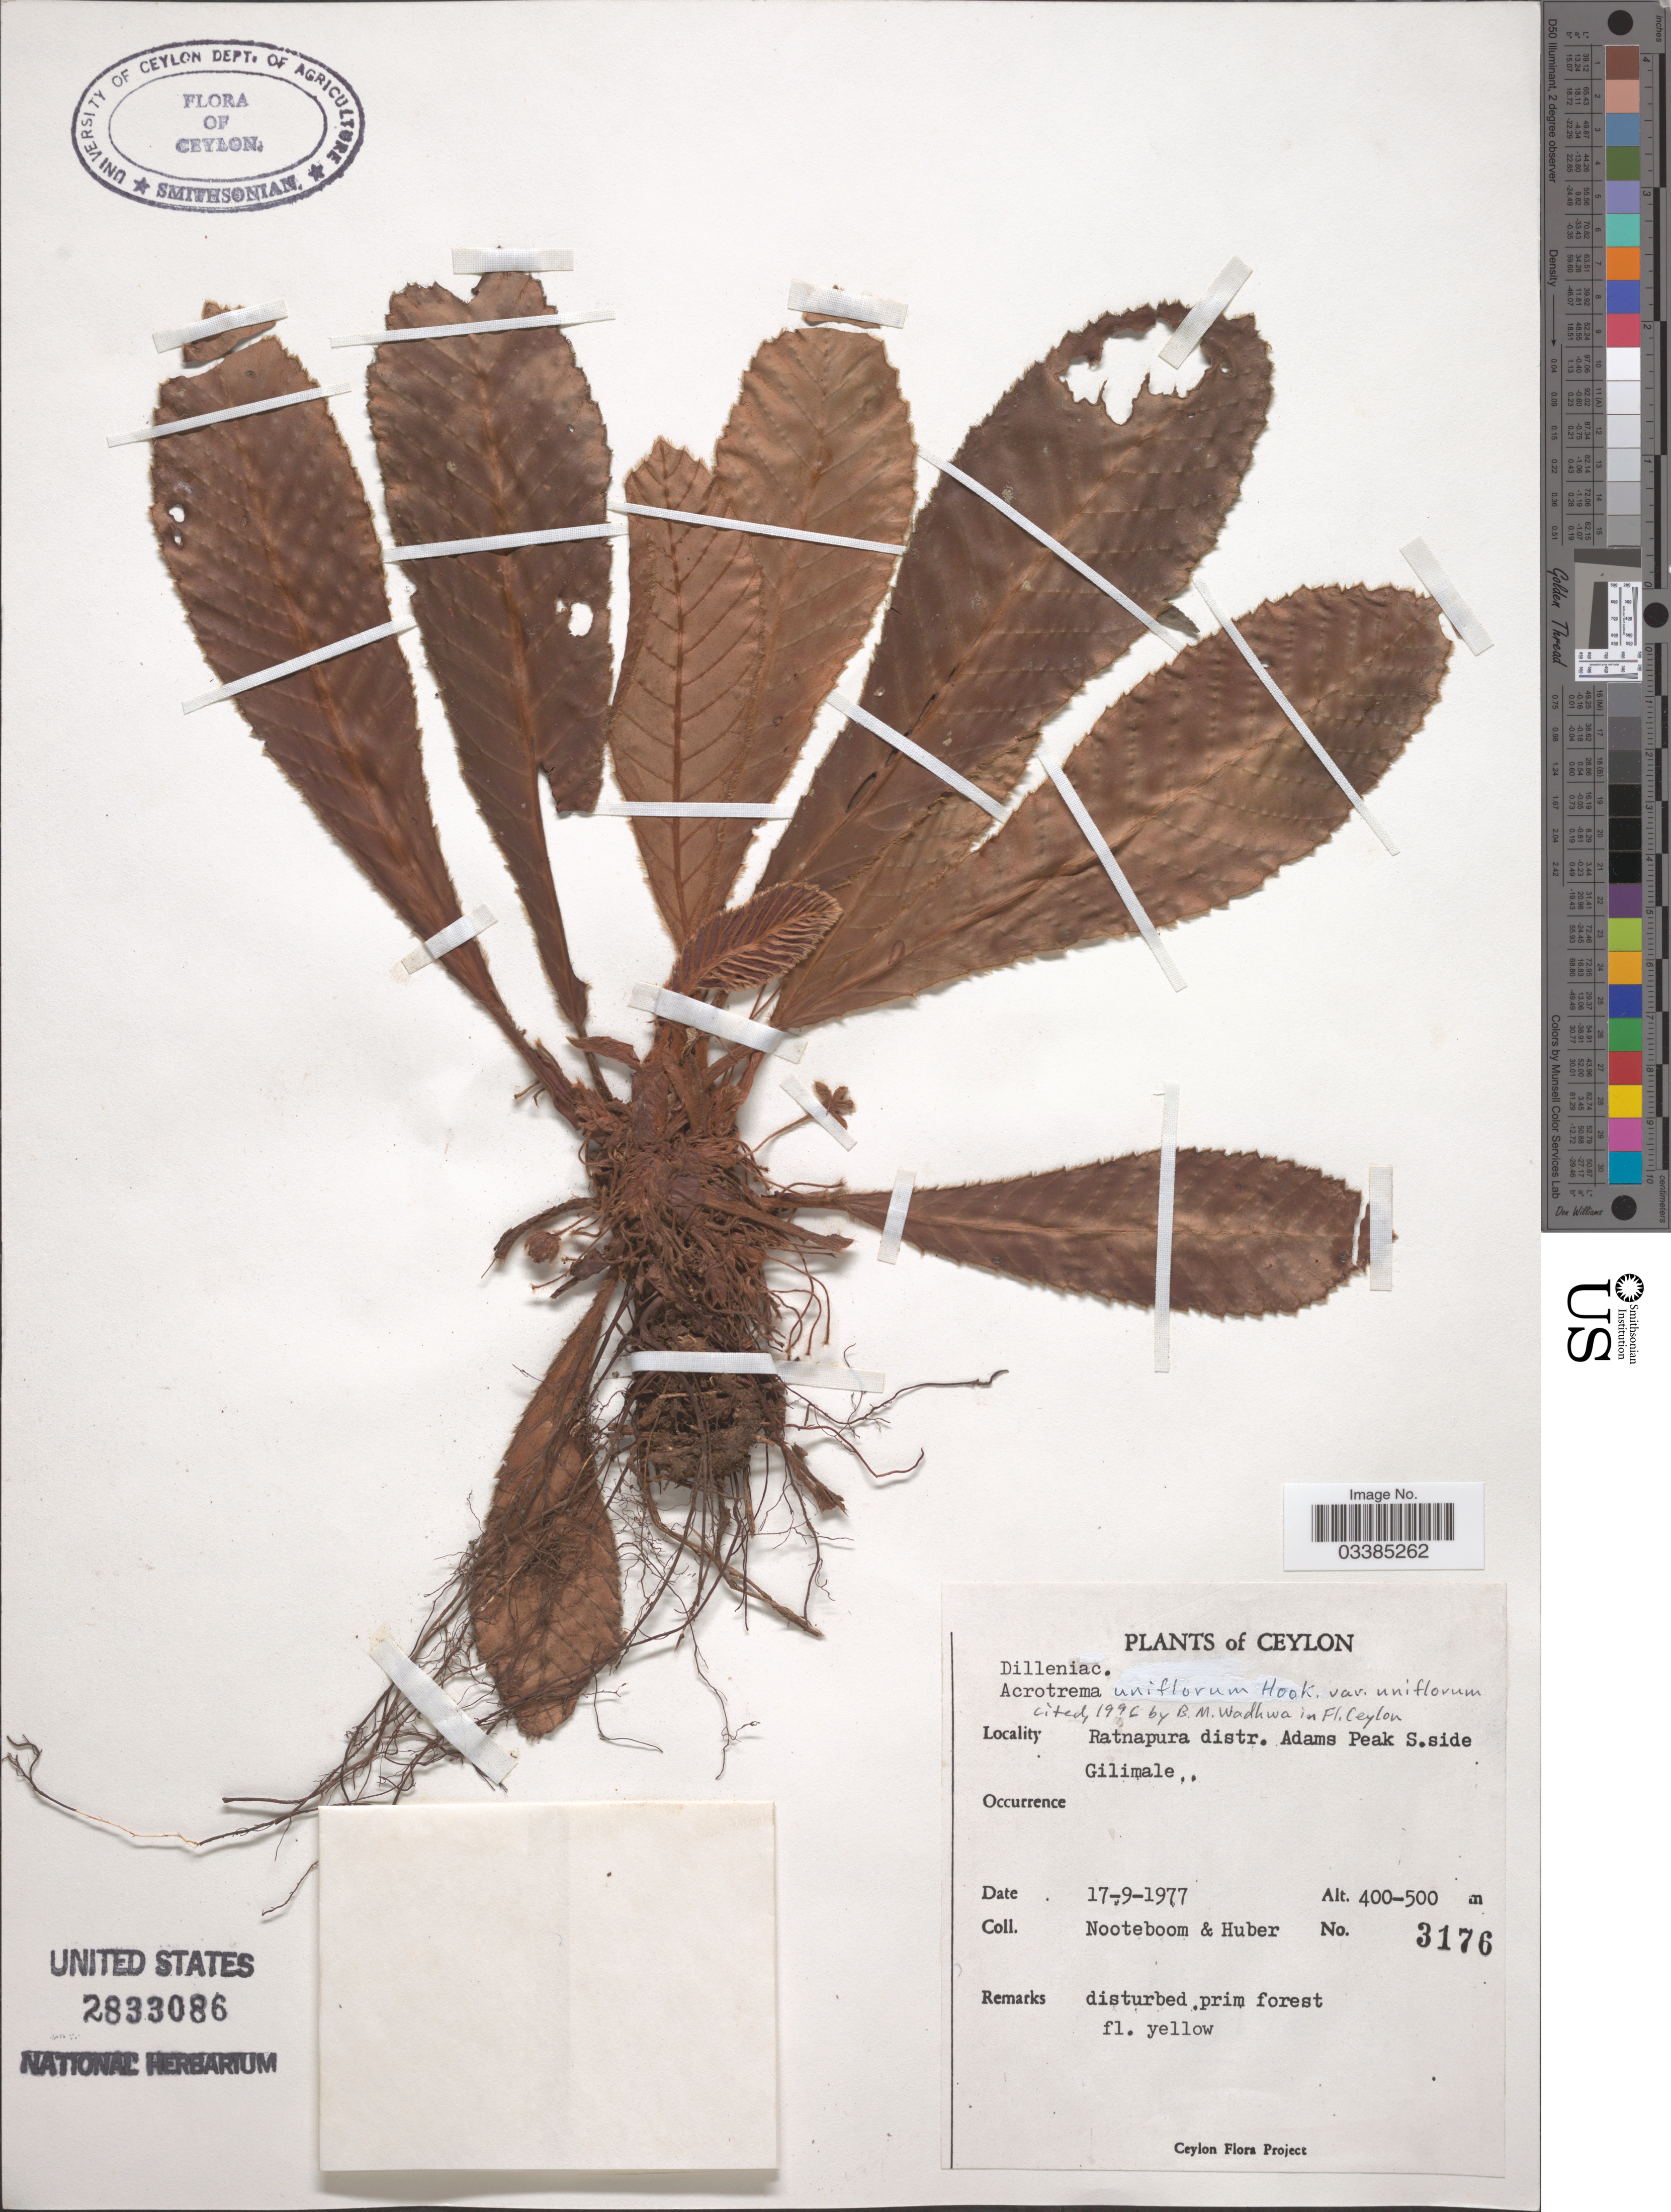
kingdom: Plantae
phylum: Tracheophyta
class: Magnoliopsida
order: Dilleniales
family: Dilleniaceae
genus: Acrotrema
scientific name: Acrotrema uniflorum var. uniflorum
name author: Hook.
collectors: Nooteboom, -- & Huber, --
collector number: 3176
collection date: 1977-09-17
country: Sri Lanka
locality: Ceylon. Ratnapura distr. Adams Peak S. side Gilimale.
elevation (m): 400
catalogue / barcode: US 2833086